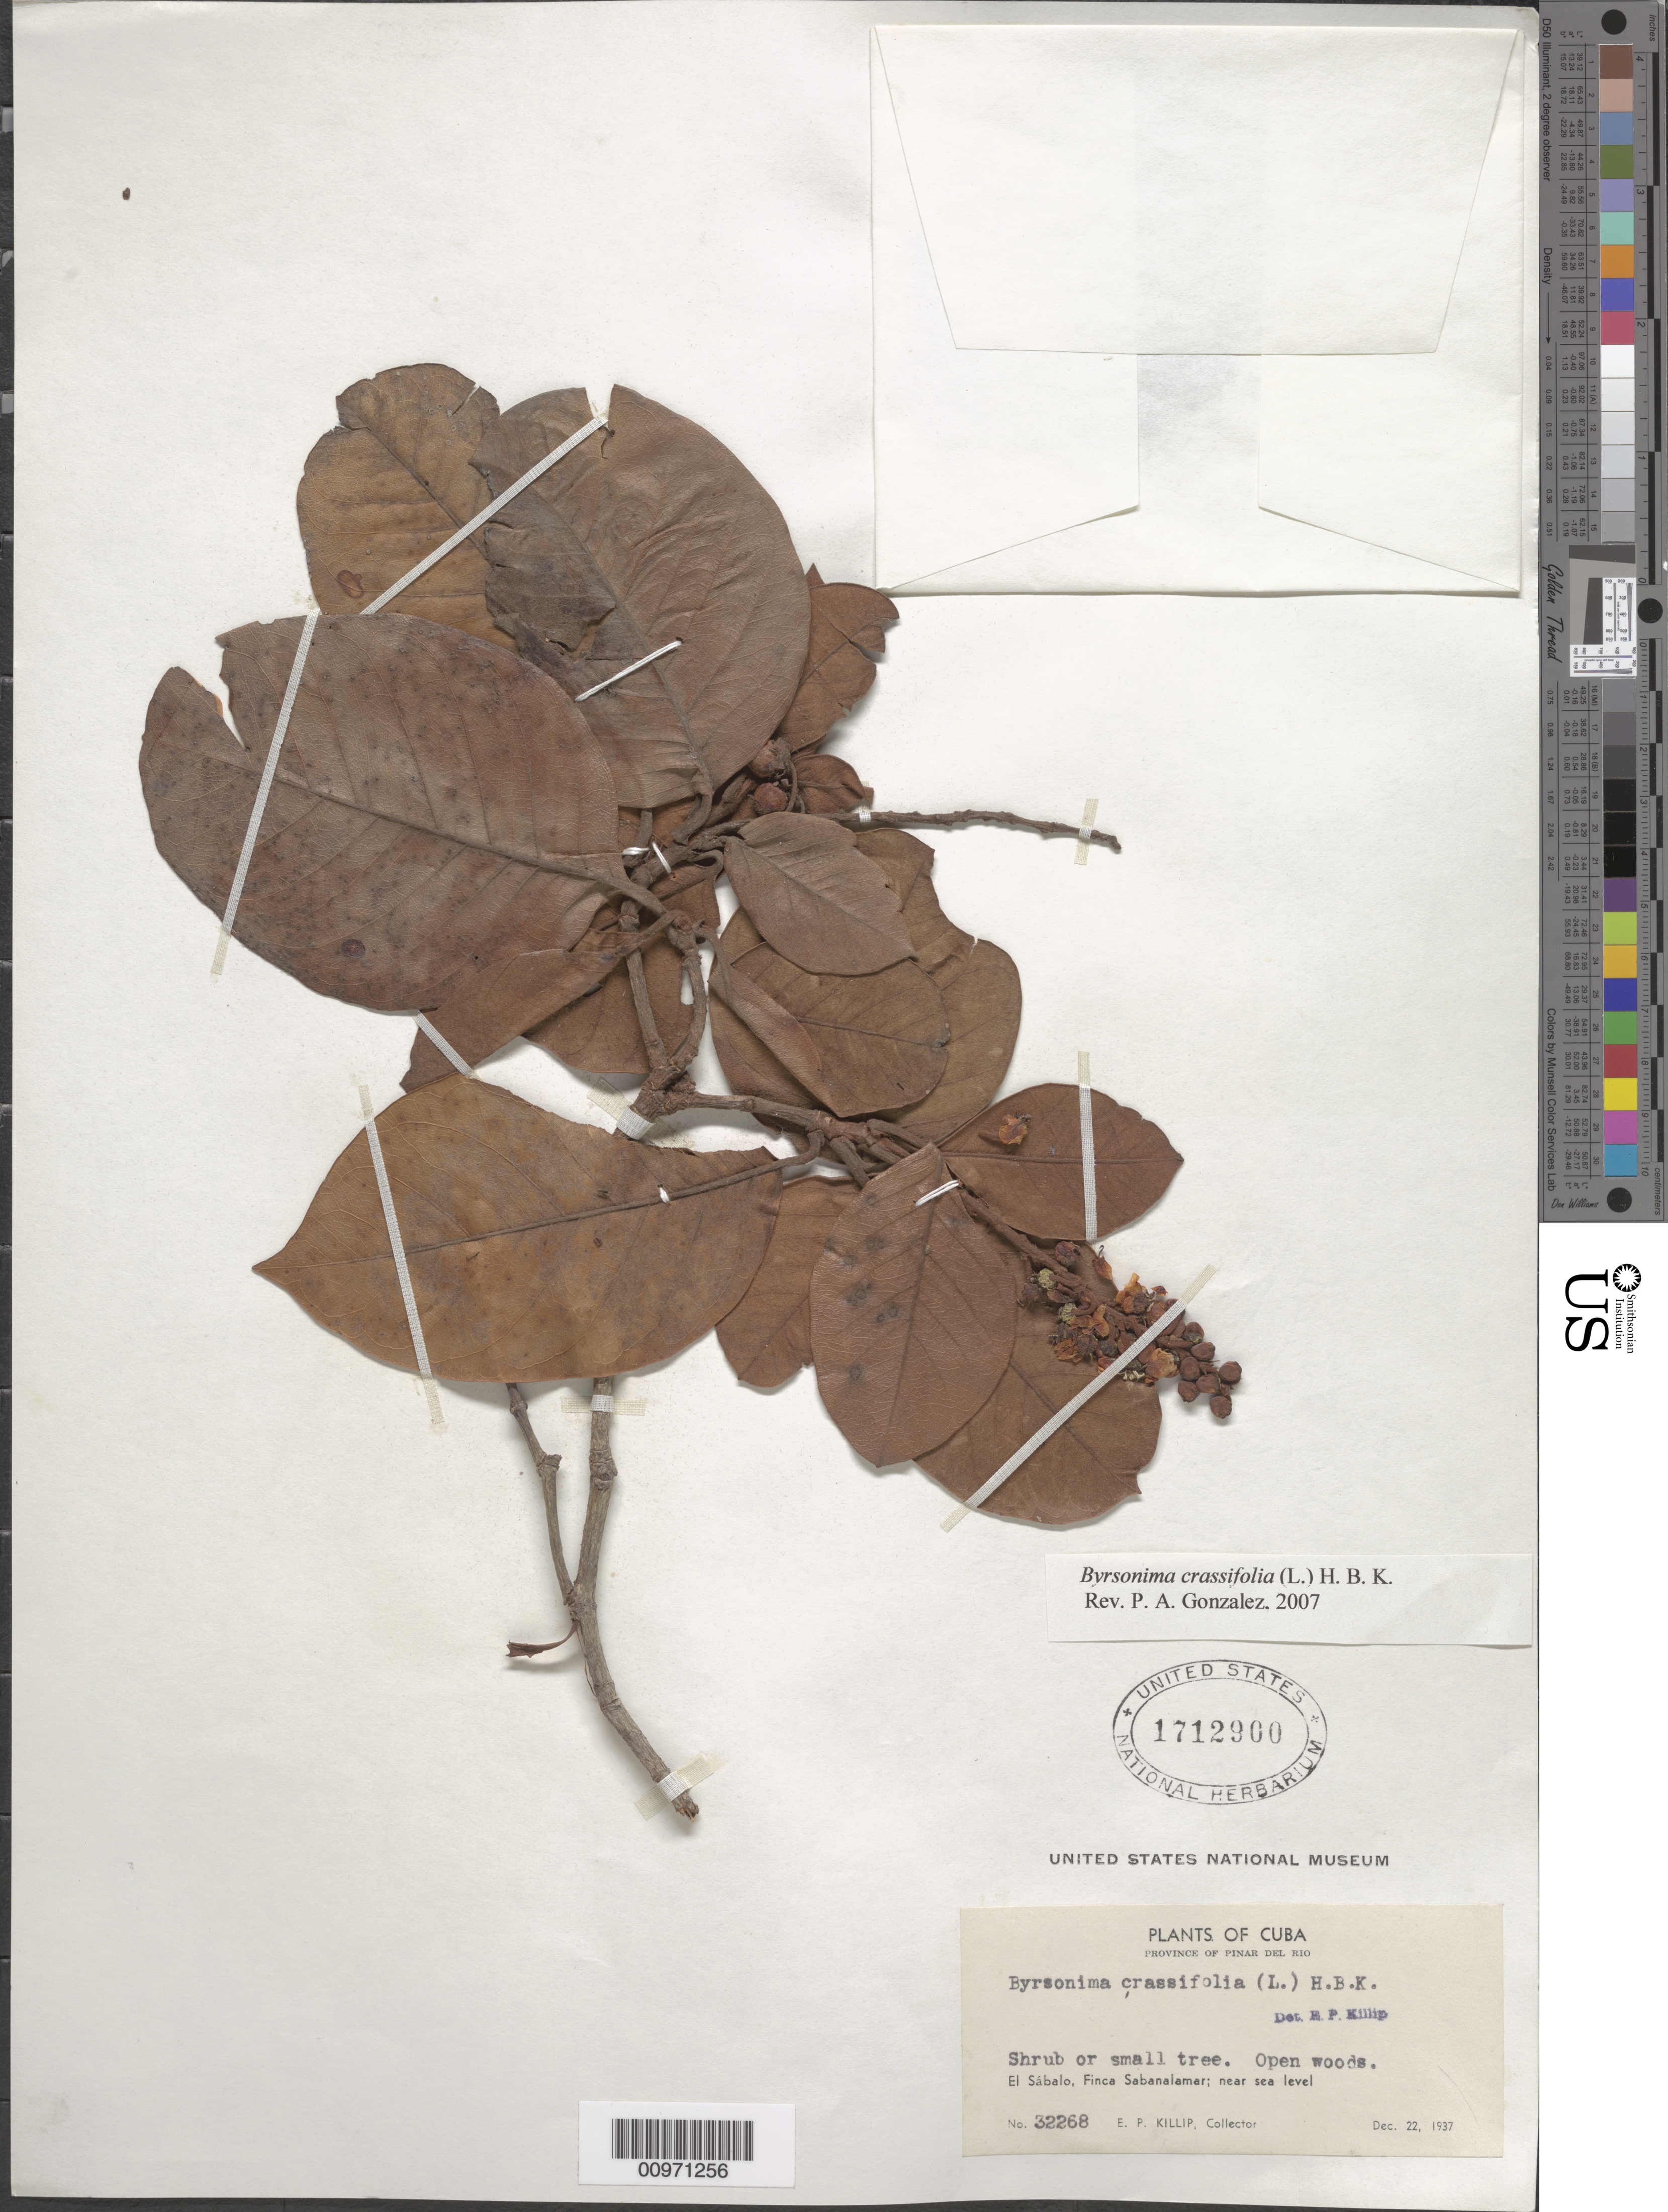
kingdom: Plantae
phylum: Tracheophyta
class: Magnoliopsida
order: Malpighiales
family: Malpighiaceae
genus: Byrsonima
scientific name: Byrsonima crassifolia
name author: (L.) Kunth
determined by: González, P. A.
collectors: E. P. Killip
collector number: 32268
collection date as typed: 22 Dec 1937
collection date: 1937-12-22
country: Cuba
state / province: Pinar del Rio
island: Cuba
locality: El Sábalo, Finca Sabanalamar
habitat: Open woods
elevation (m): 0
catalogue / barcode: US 1712900